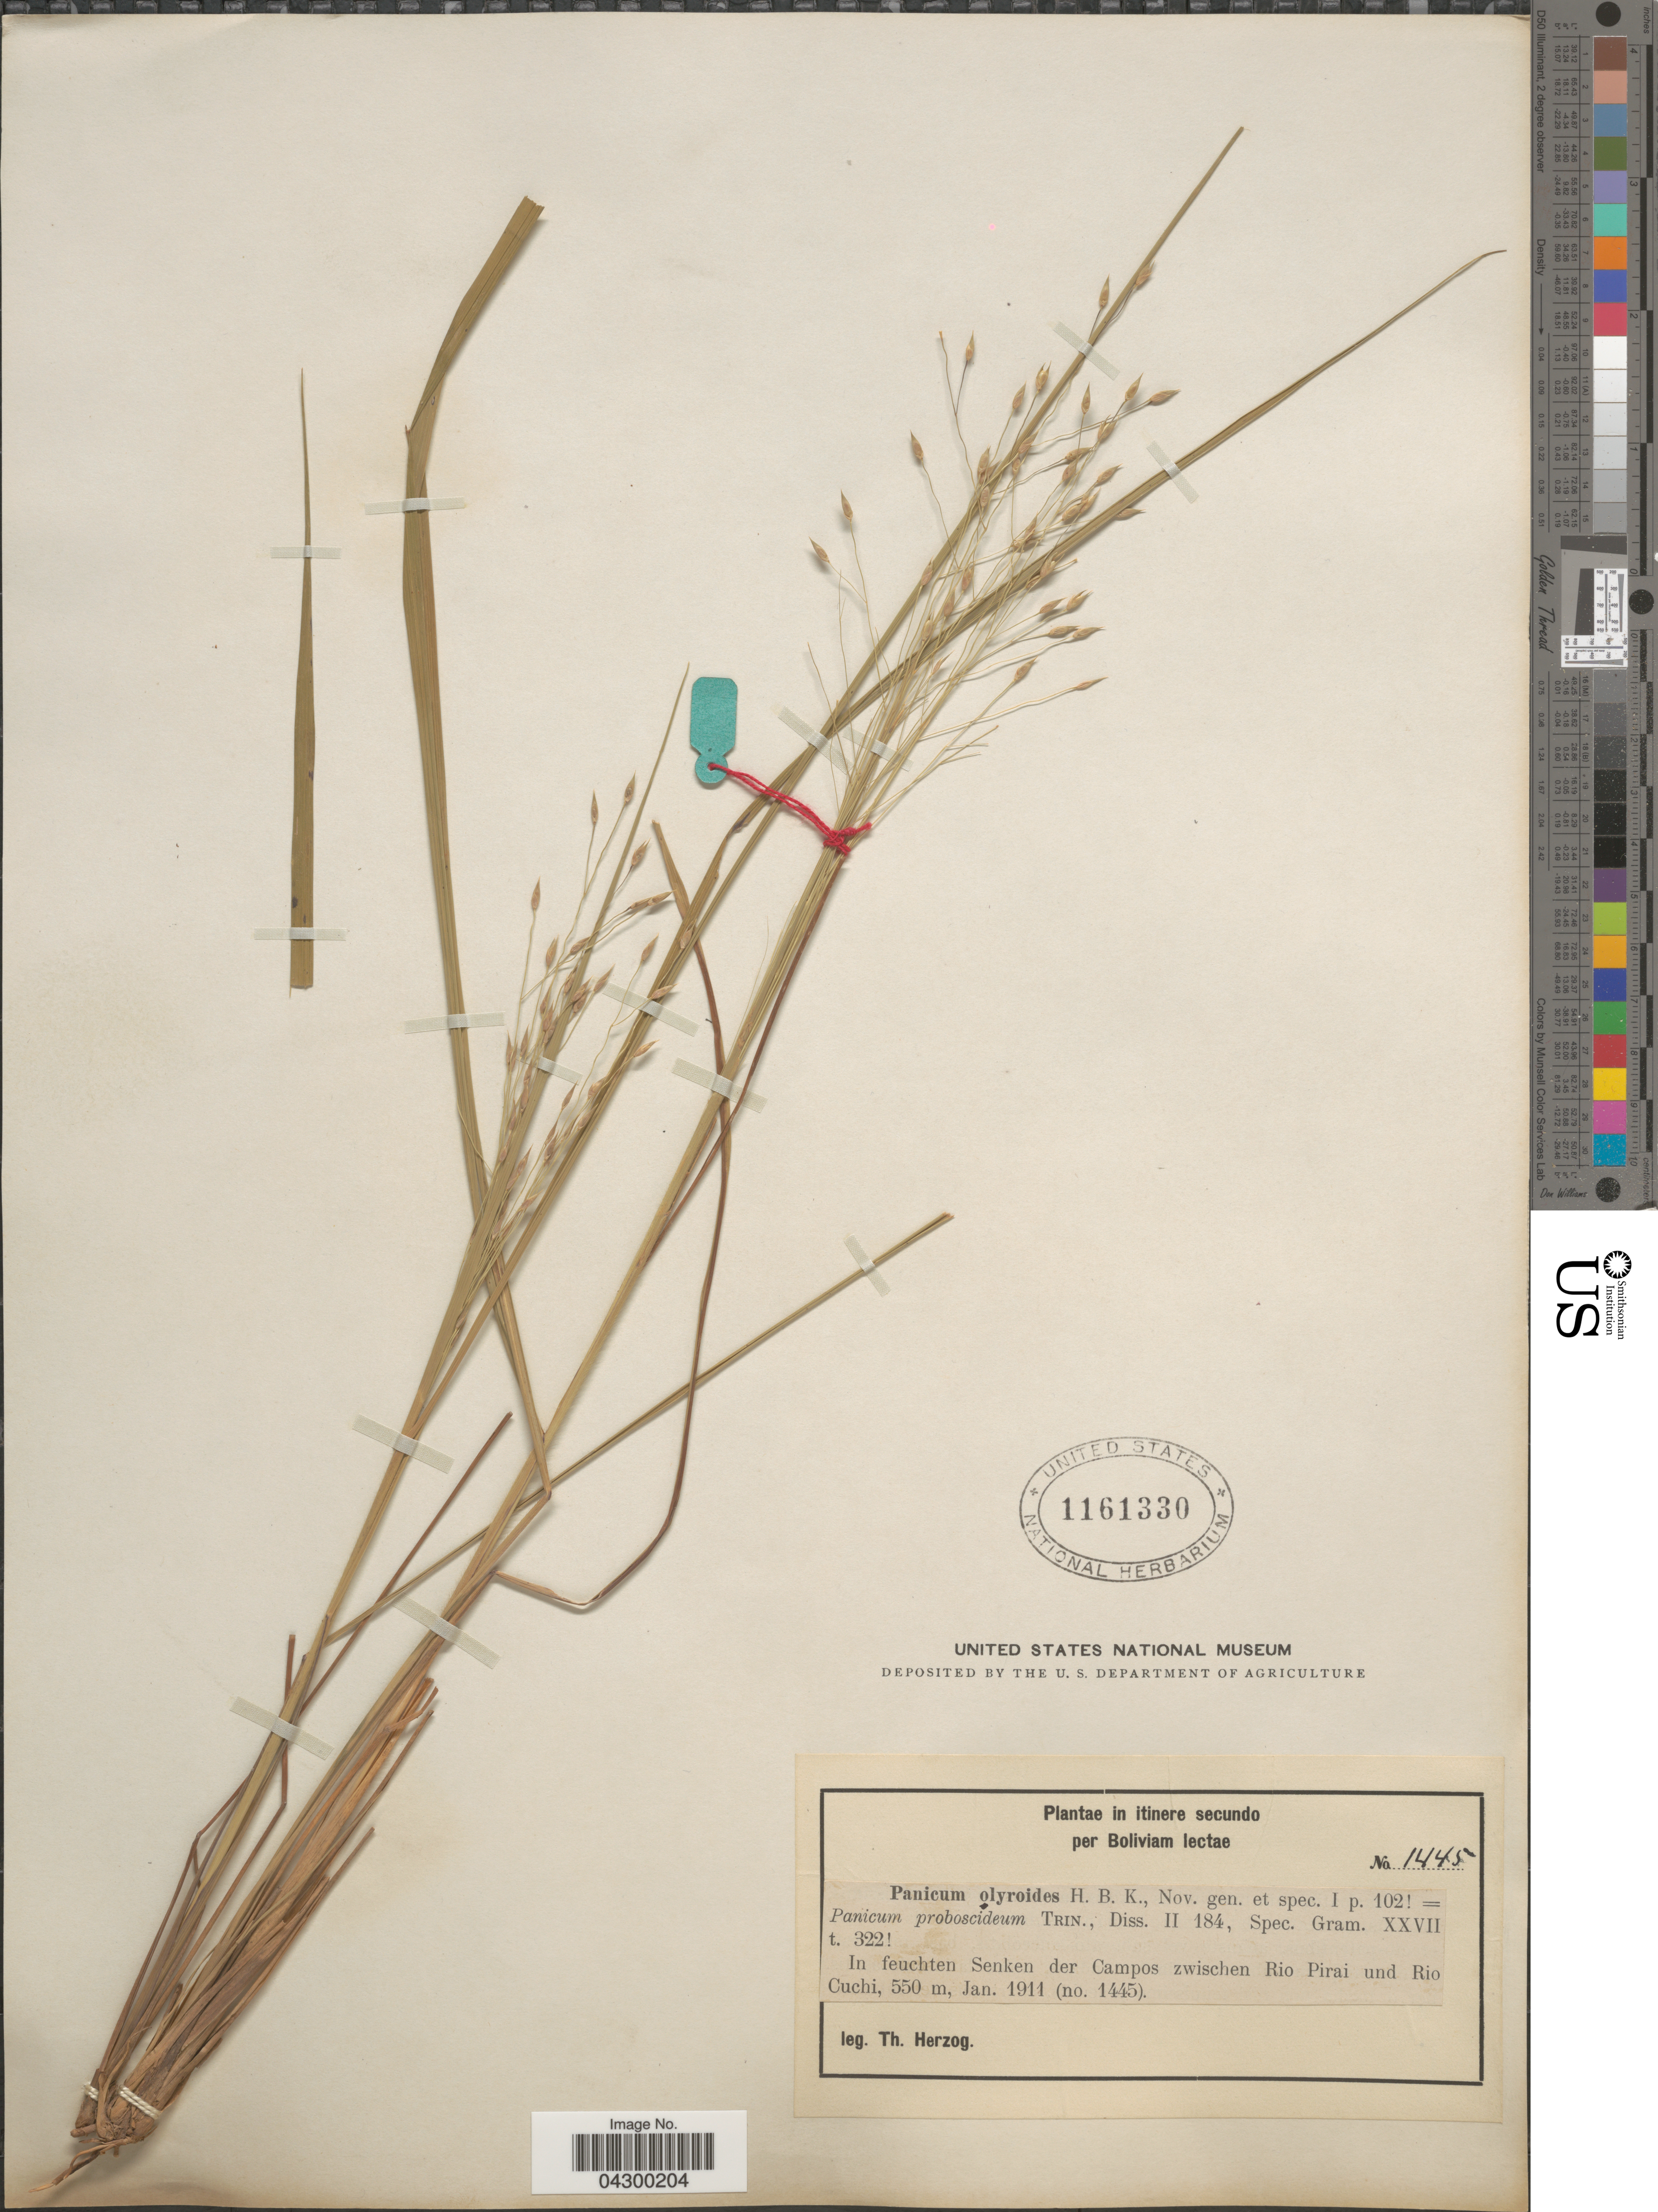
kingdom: Plantae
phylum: Tracheophyta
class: Liliopsida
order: Poales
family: Poaceae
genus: Panicum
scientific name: Panicum olyroides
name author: Kunth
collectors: T. Herzog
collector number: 1445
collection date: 1911-01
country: Bolivia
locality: In itinere secundo per Boliviam. In feuchten Senken der Campos zwischen Rio Pirai und Rio Cuchi.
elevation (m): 550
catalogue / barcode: US 1161330